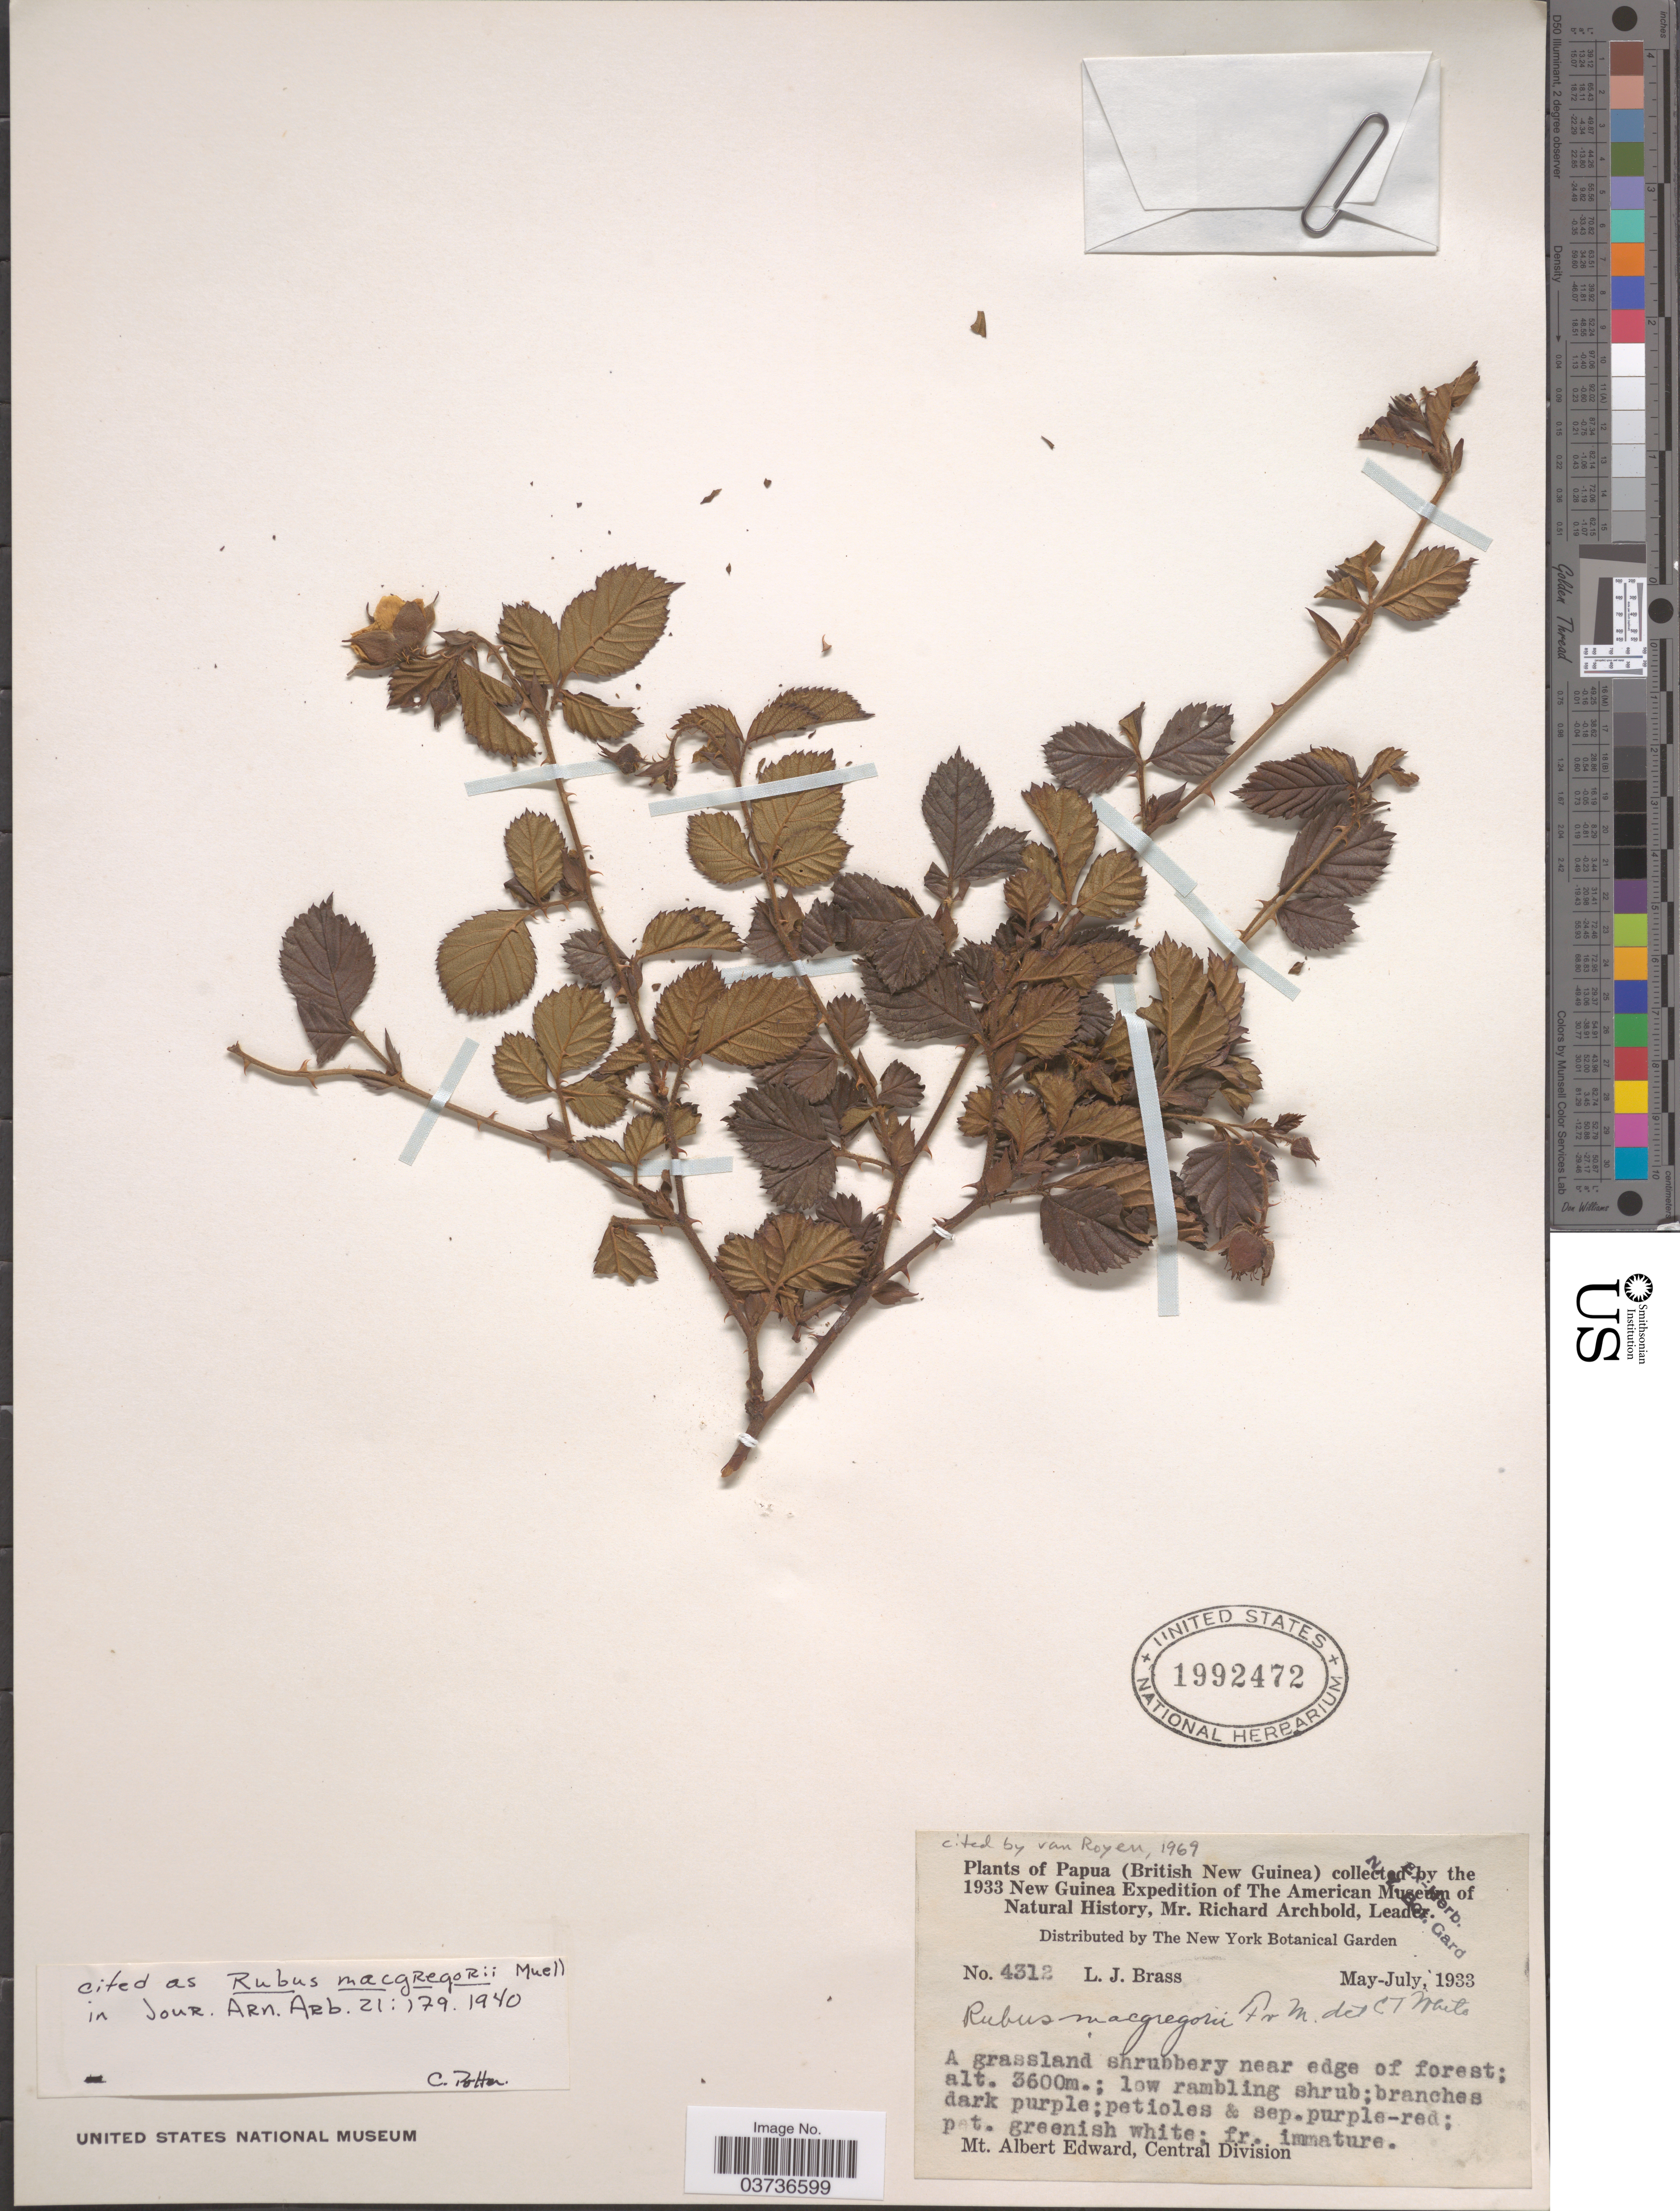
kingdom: Plantae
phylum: Tracheophyta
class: Magnoliopsida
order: Rosales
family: Rosaceae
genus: Rubus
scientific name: Rubus macgregorii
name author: F. Muell.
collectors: L. J. Brass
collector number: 4312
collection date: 1933-05/1933-07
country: Papua New Guinea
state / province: Central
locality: Papua (British New Guinea). Mt. Albert Edward, Central Division.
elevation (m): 3600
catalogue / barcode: US 1992472